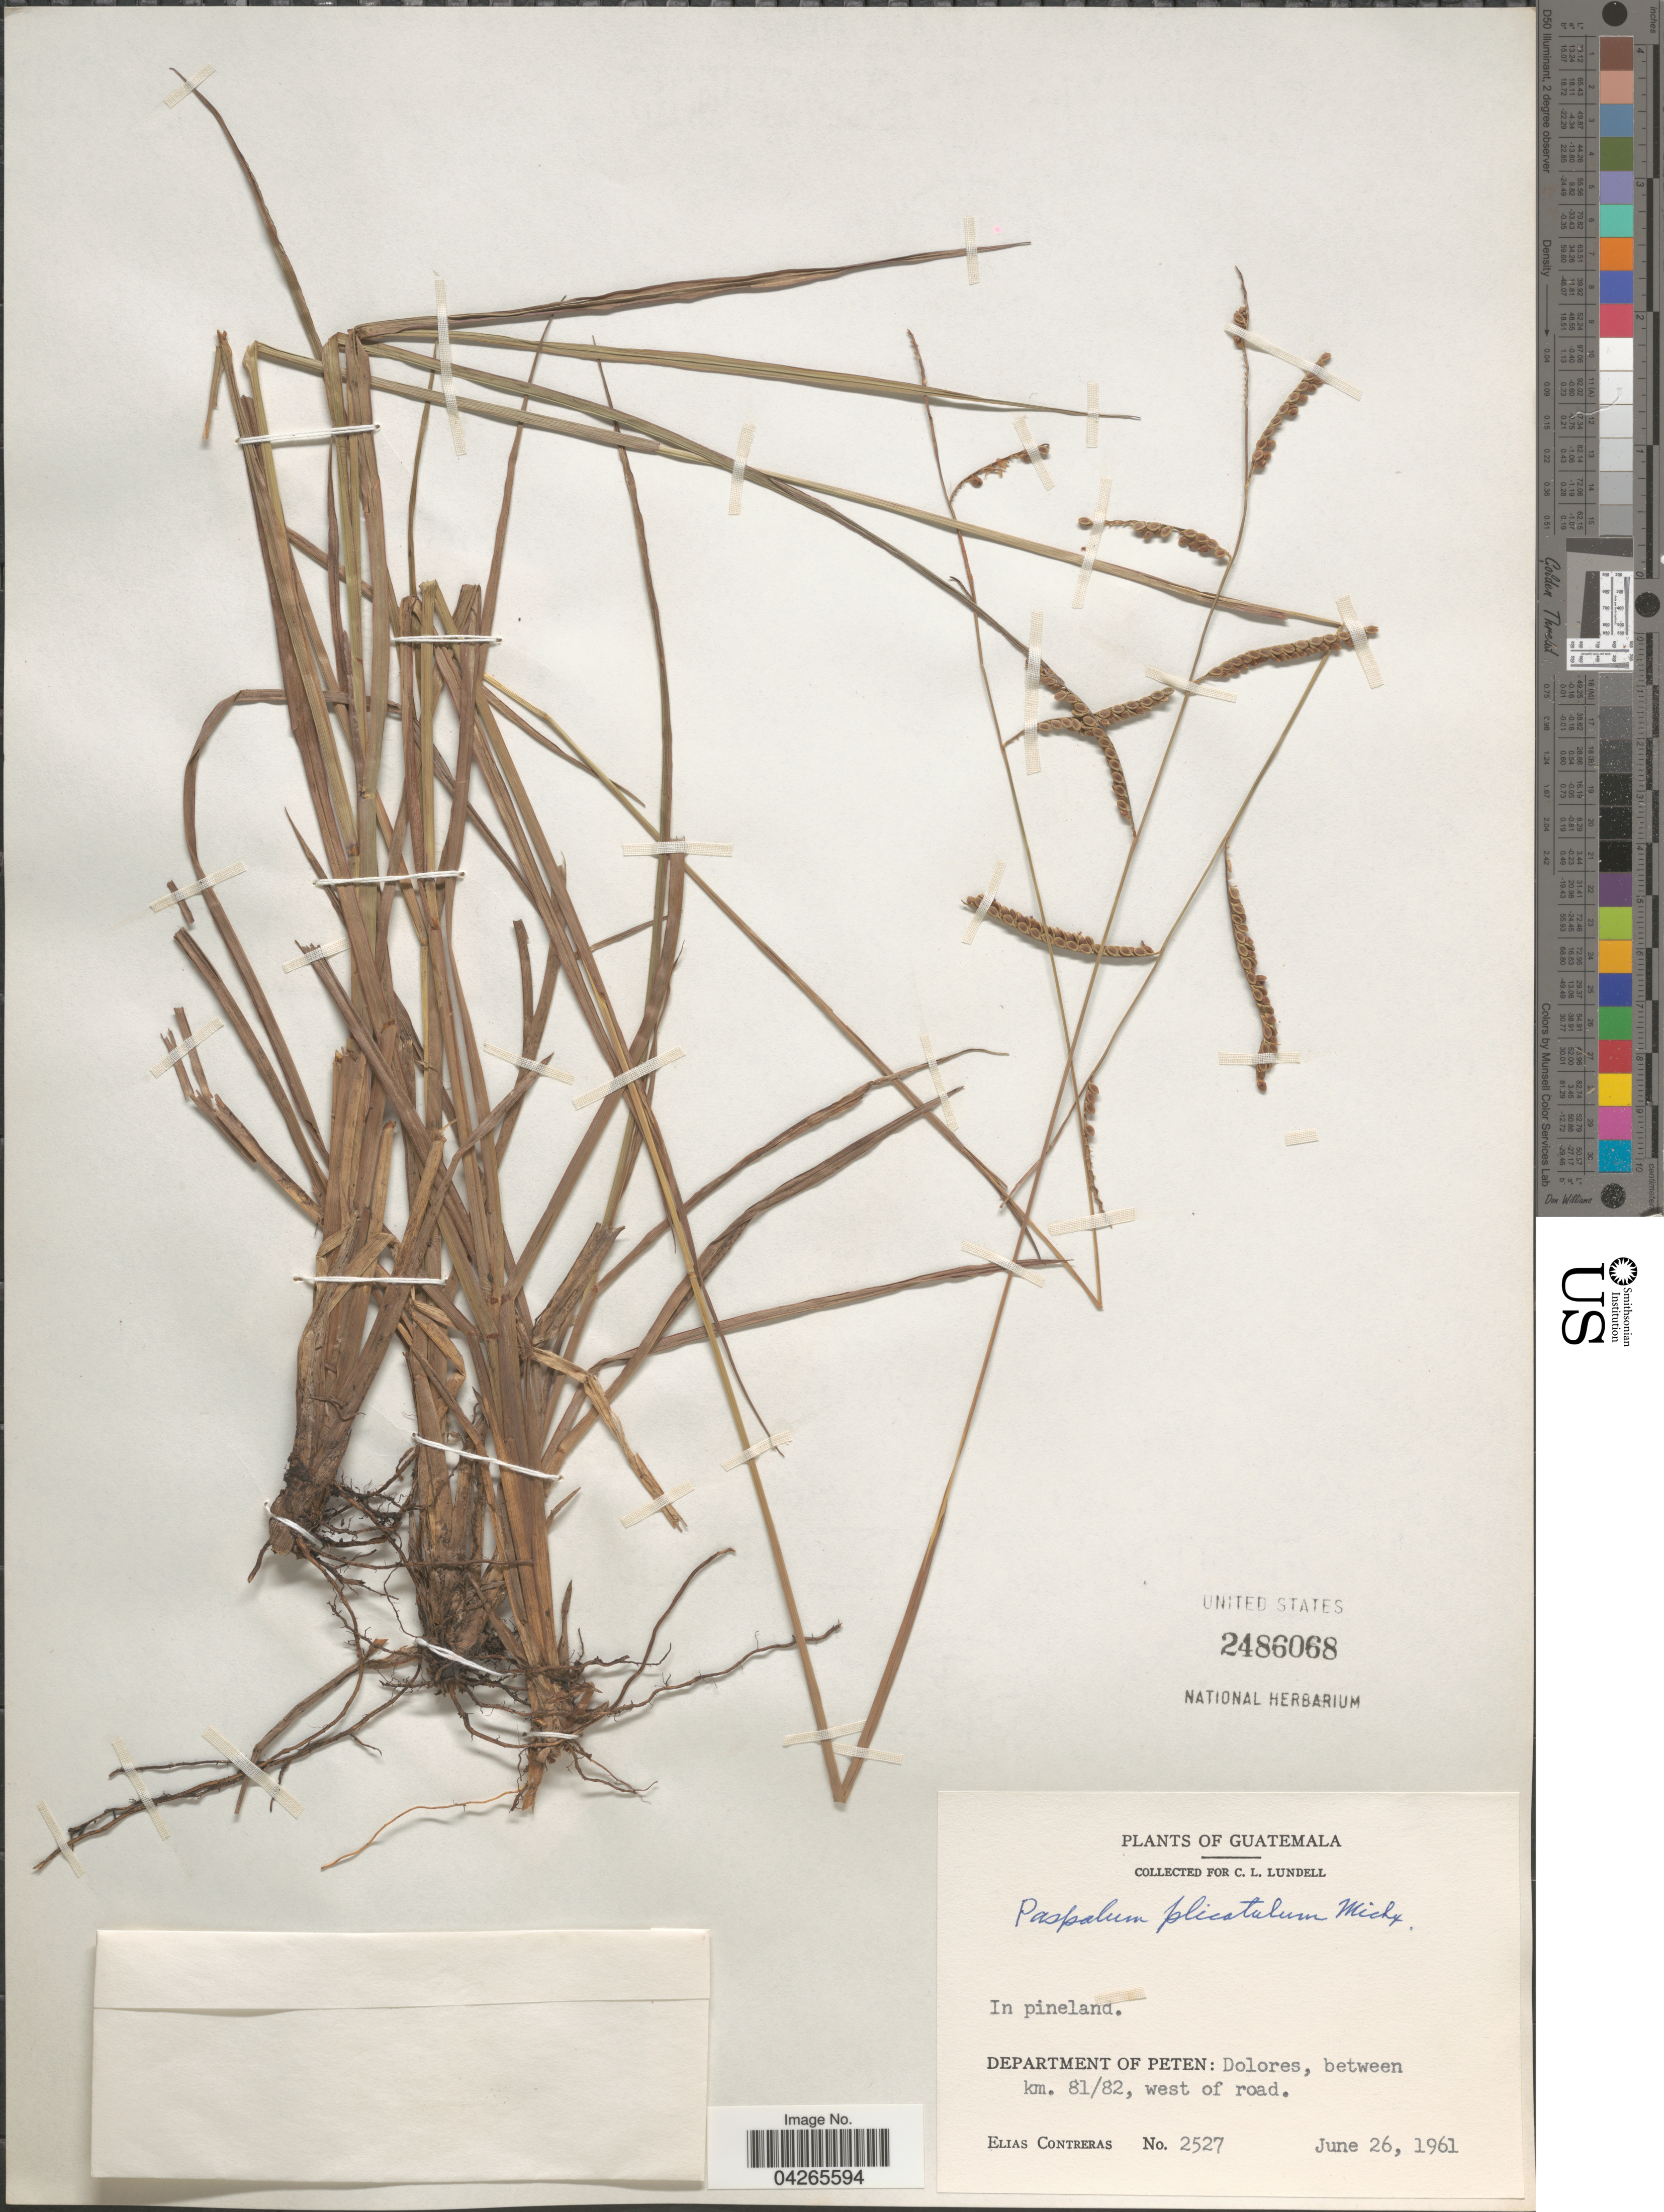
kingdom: Plantae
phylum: Tracheophyta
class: Liliopsida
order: Poales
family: Poaceae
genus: Paspalum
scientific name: Paspalum plicatulum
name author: Michx.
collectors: E. Contreras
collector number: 2527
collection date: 1961-06-26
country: Guatemala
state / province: El Peten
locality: In pineland. Department of Peten: Dolores, between km. 81/82, west of road.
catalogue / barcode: US 2486068